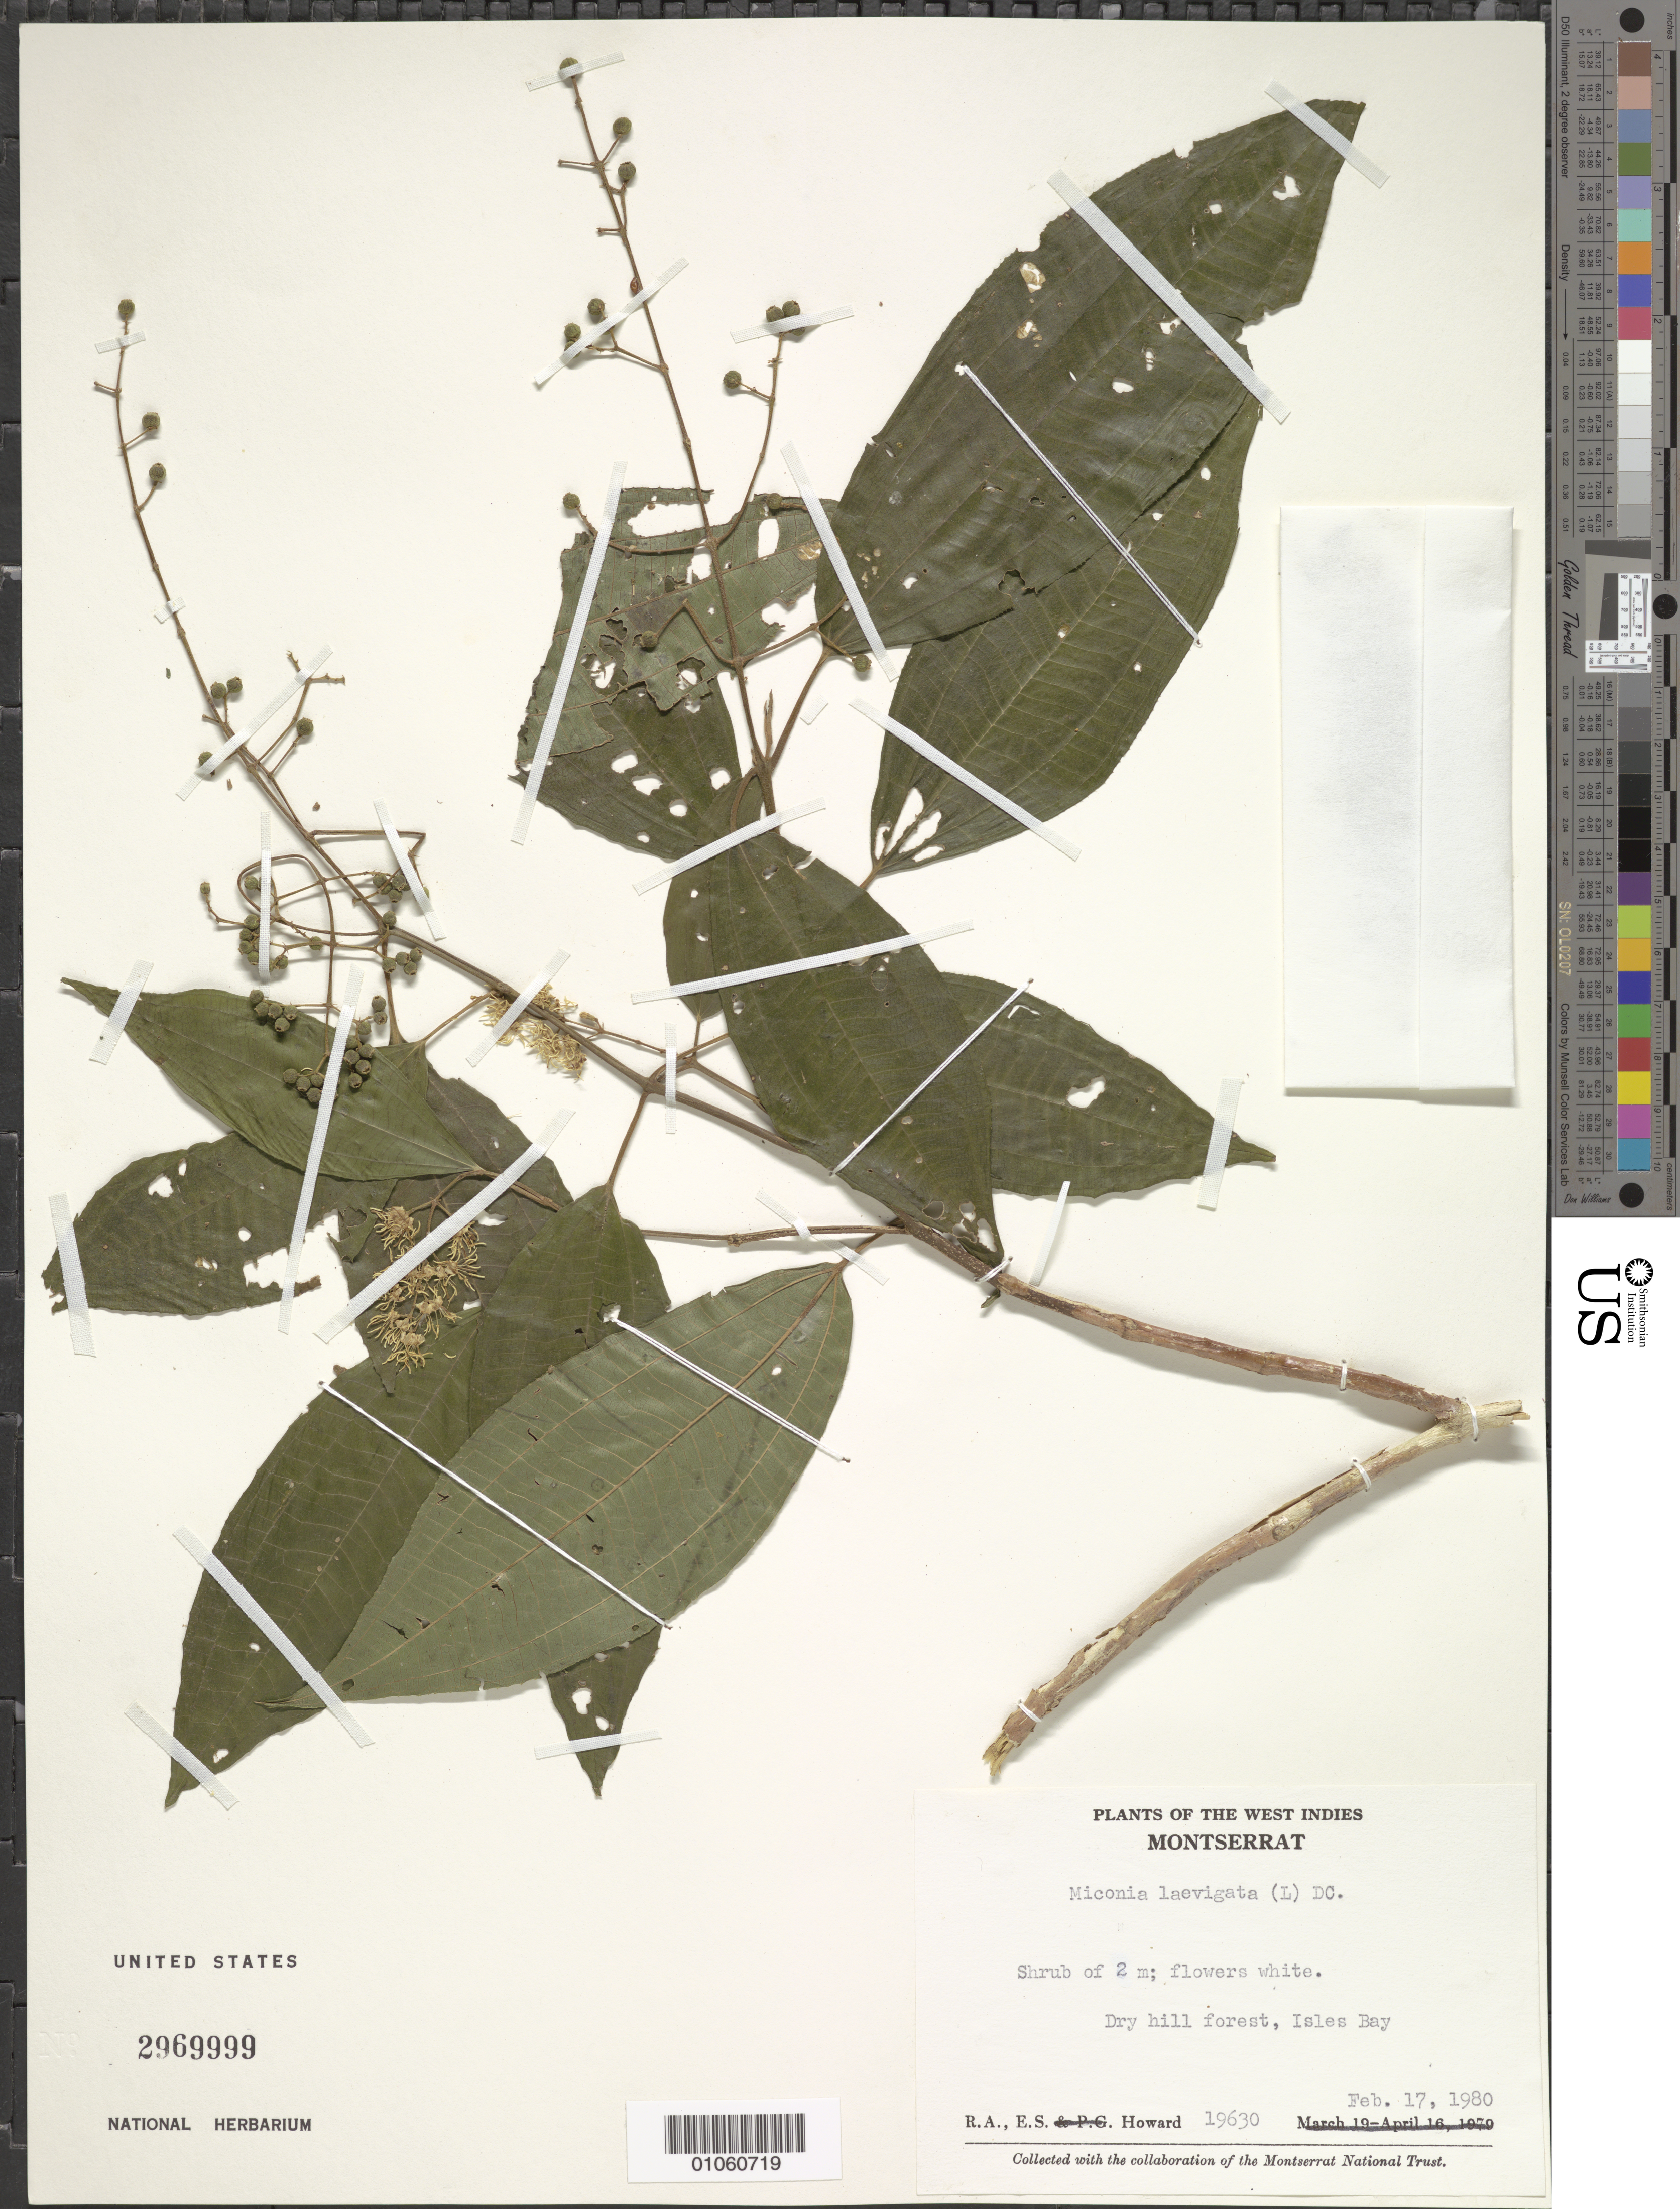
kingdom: Plantae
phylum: Tracheophyta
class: Magnoliopsida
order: Myrtales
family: Melastomataceae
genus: Miconia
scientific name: Miconia laevigata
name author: (L.) D. Don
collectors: R. A. Howard & E. S. Howard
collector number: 19630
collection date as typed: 17 Feb 1980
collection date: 1980-02-17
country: Montserrat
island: Montserrat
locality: Isles Bay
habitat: Dry hill forest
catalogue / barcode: US 2969999